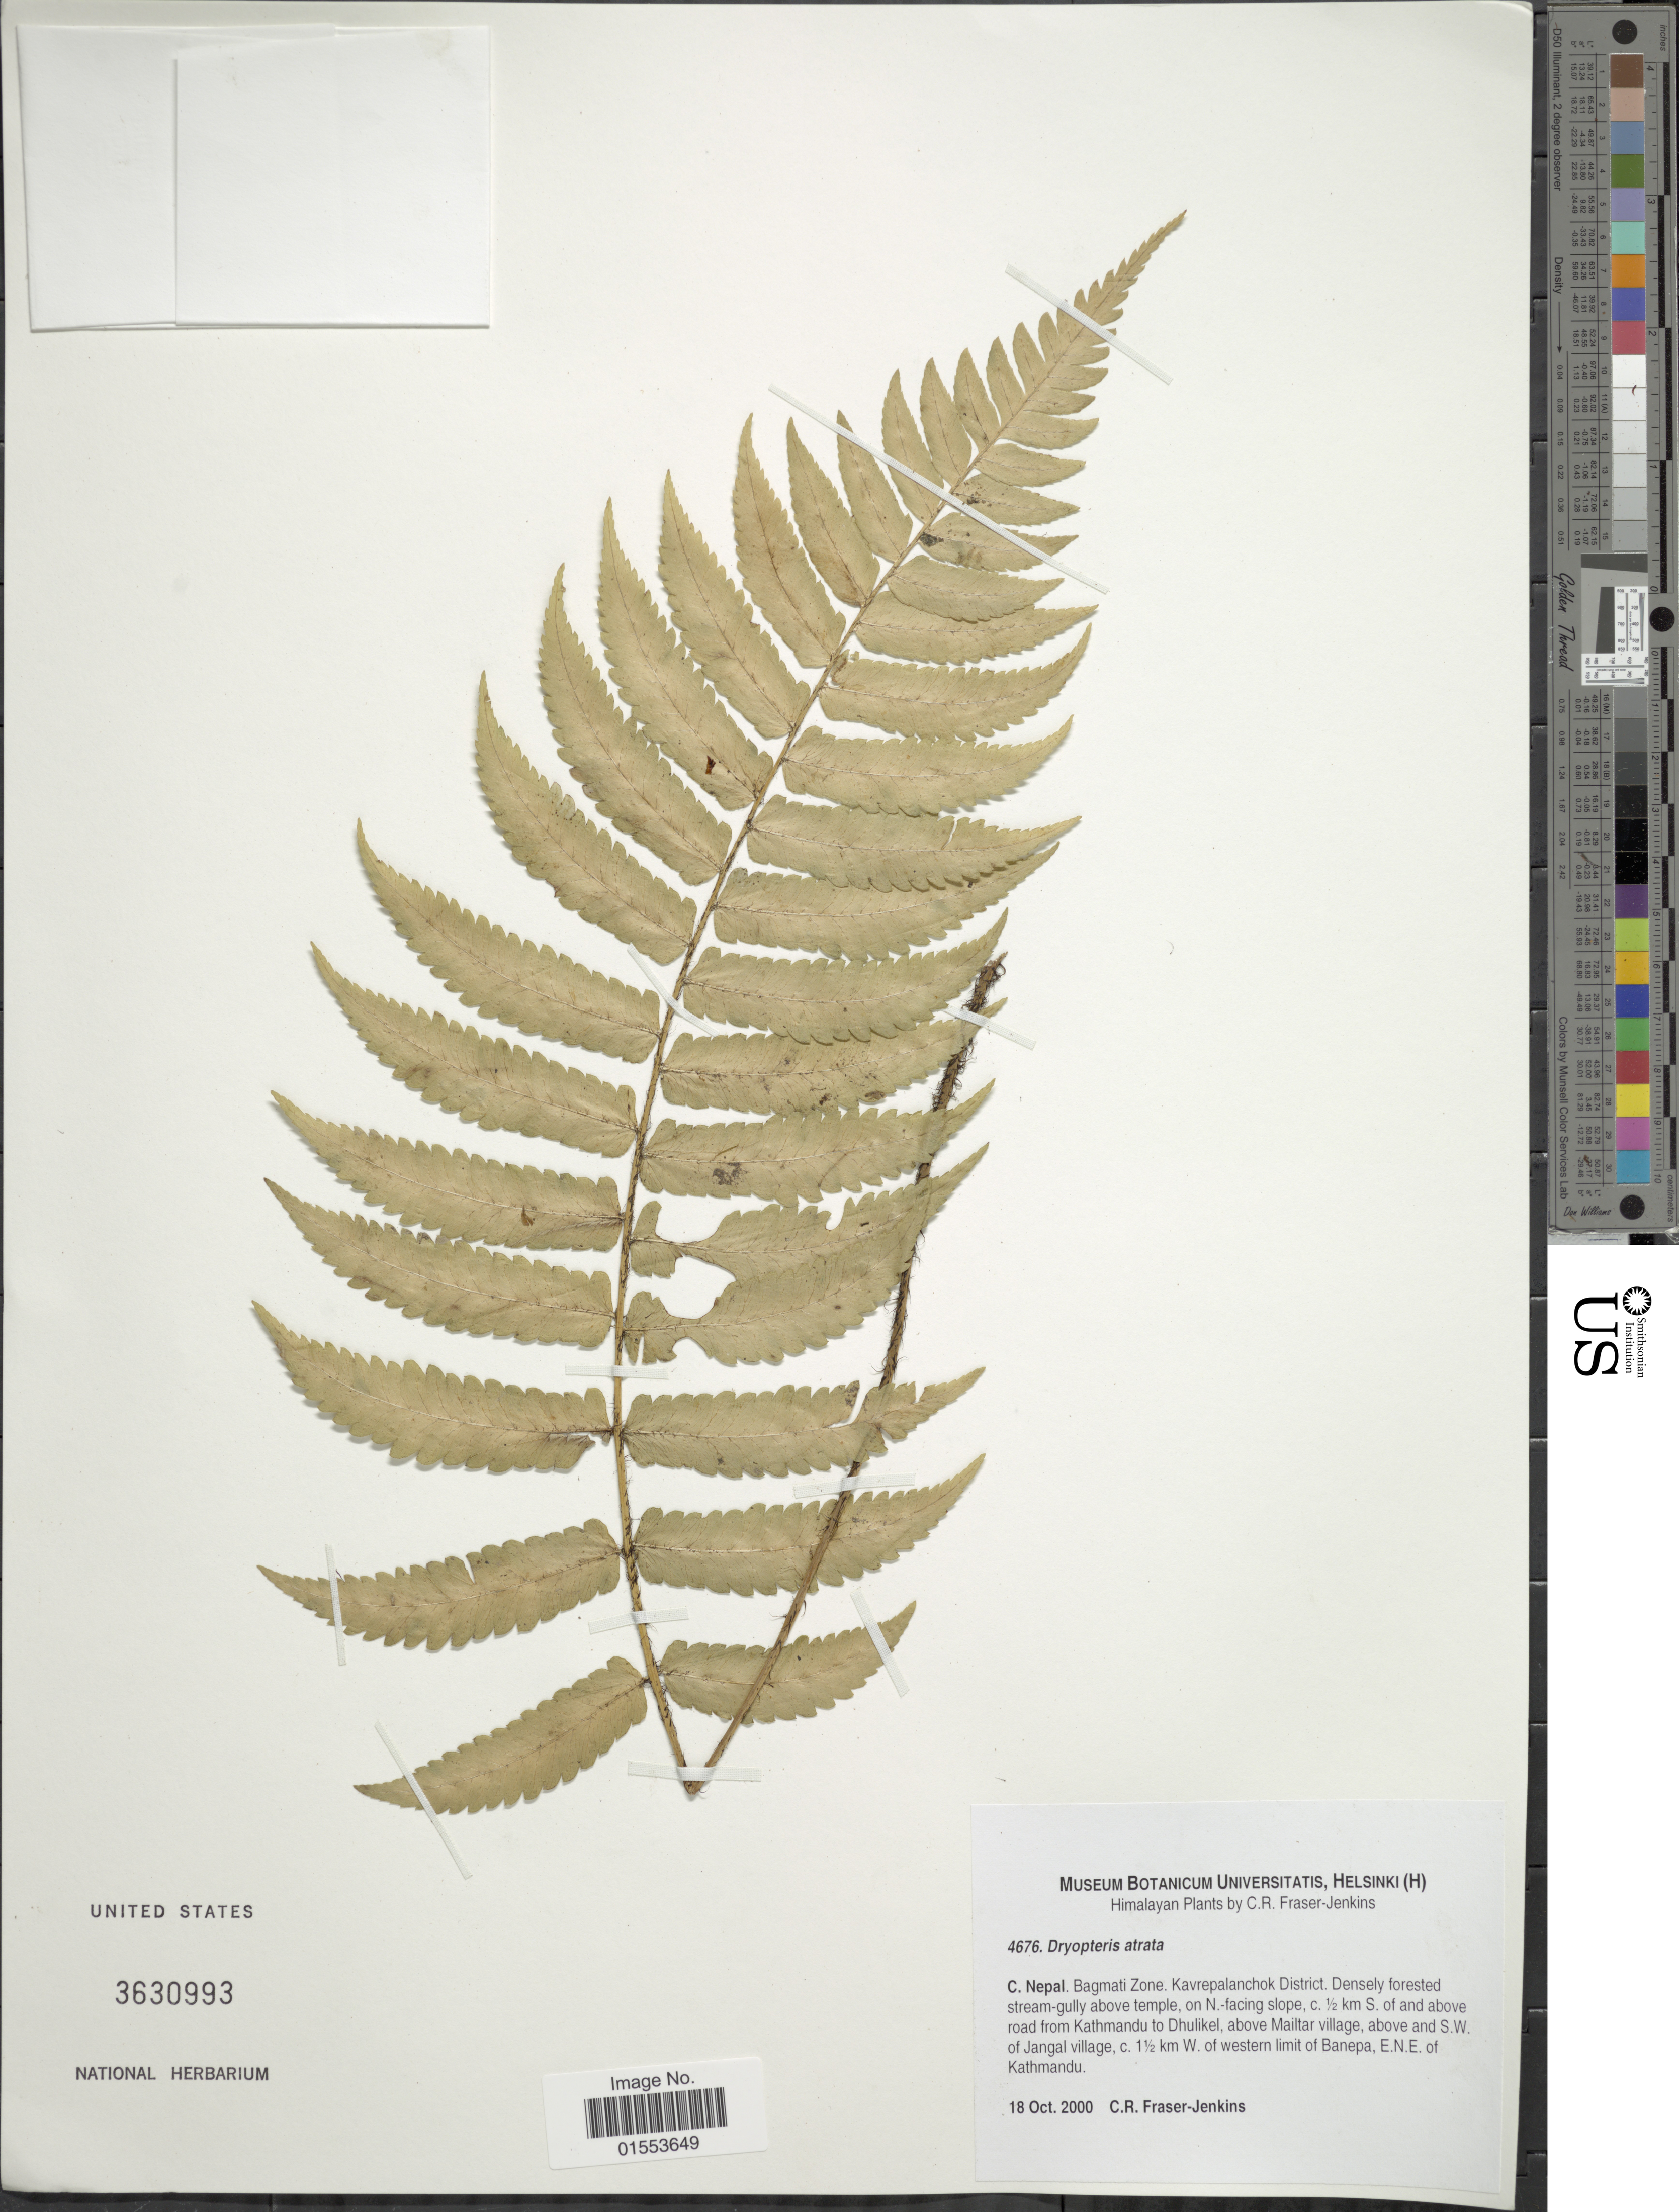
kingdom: Plantae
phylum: Tracheophyta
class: Polypodiopsida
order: Polypodiales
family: Dryopteridaceae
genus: Dryopteris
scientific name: Dryopteris atrata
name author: (Wall. ex Kunze) Ching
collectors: C. R. Fraser-Jenkins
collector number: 4676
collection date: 2000-10-18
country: Nepal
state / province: Bagmati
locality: Himalayan, C. Nepal. Bagmati Zone. Kavrepalanchock District, on N-facing slope, c.½ km S. of and above road from Kathmandu to Dhulikel, above Mailtar village, above and S.W. of Jangal village, c. 1½ km W. of western limit of Banepa, E.N.E. of Kathmandu.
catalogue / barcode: US 3630993